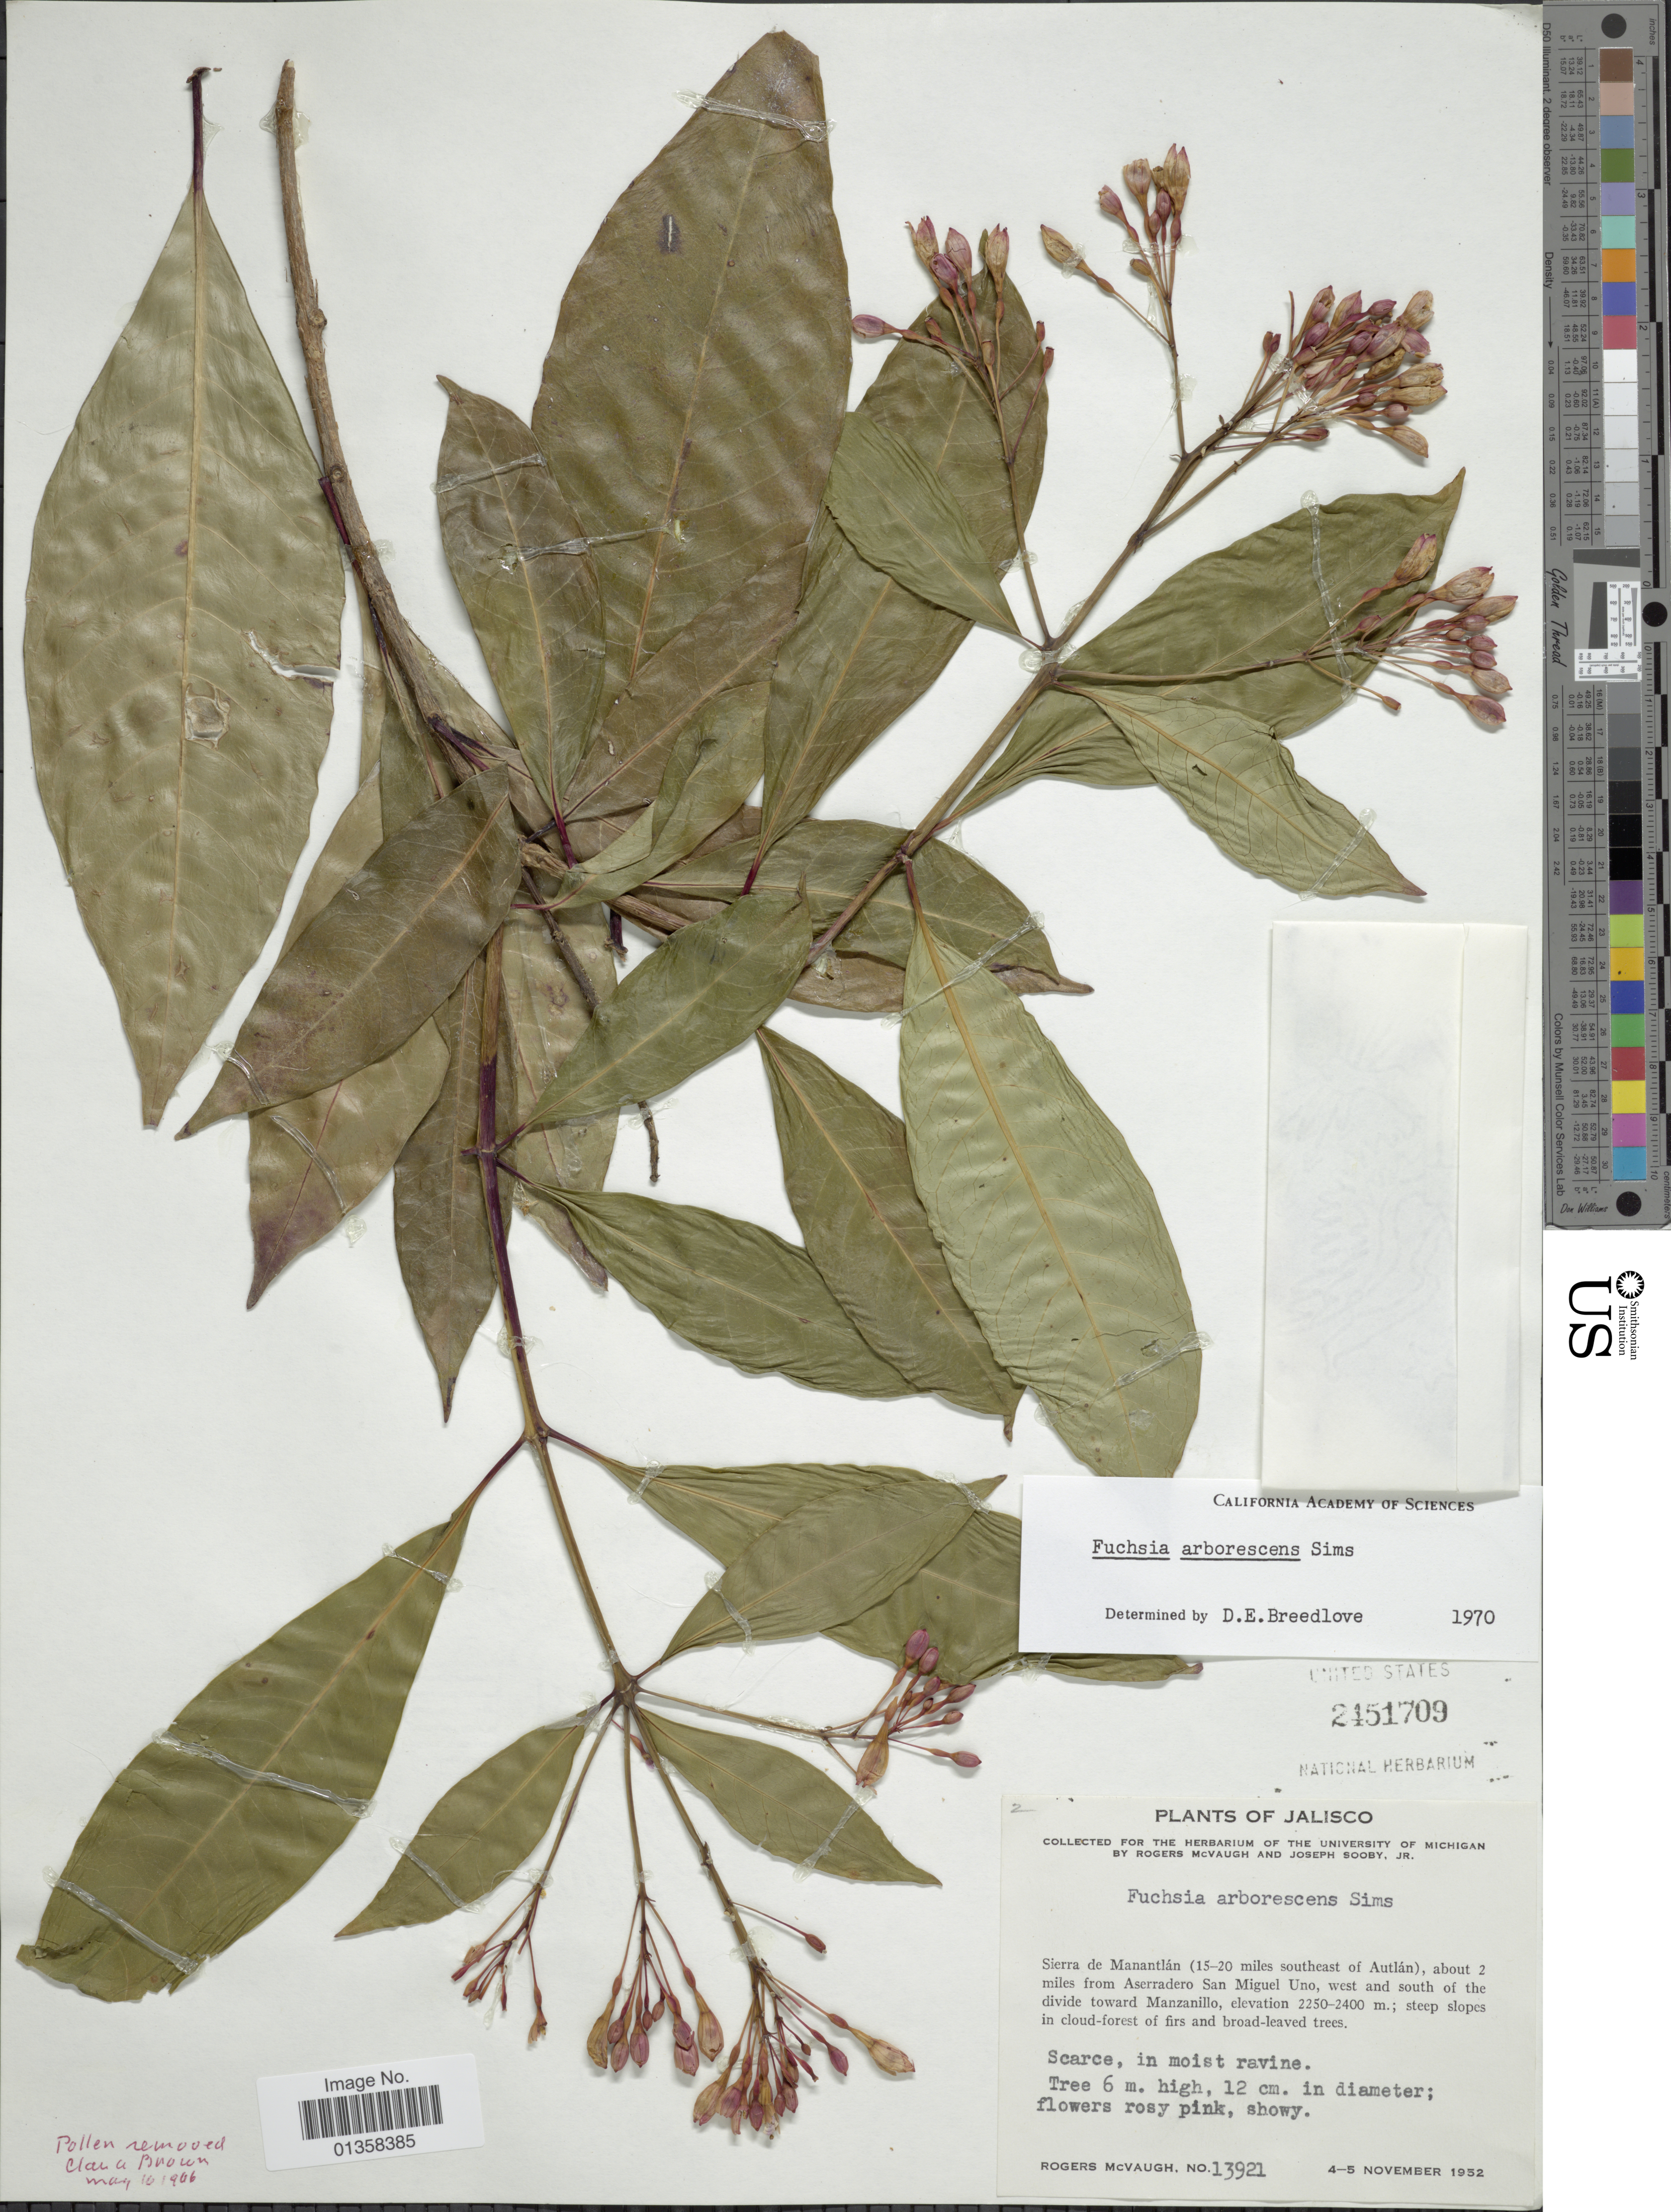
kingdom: Plantae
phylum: Tracheophyta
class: Magnoliopsida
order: Myrtales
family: Onagraceae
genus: Fuchsia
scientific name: Fuchsia arborescens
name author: Sims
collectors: R. McVaugh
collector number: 13921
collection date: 1952-11-04/1952-11-05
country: Mexico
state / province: Jalisco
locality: Sierra de Manantlán (15-20 miles southeast of Autlán), about 2 miles from Aserradero San Miguel Uno, west and south of the divide toward Manzanillo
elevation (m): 2250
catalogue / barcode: US 2451709